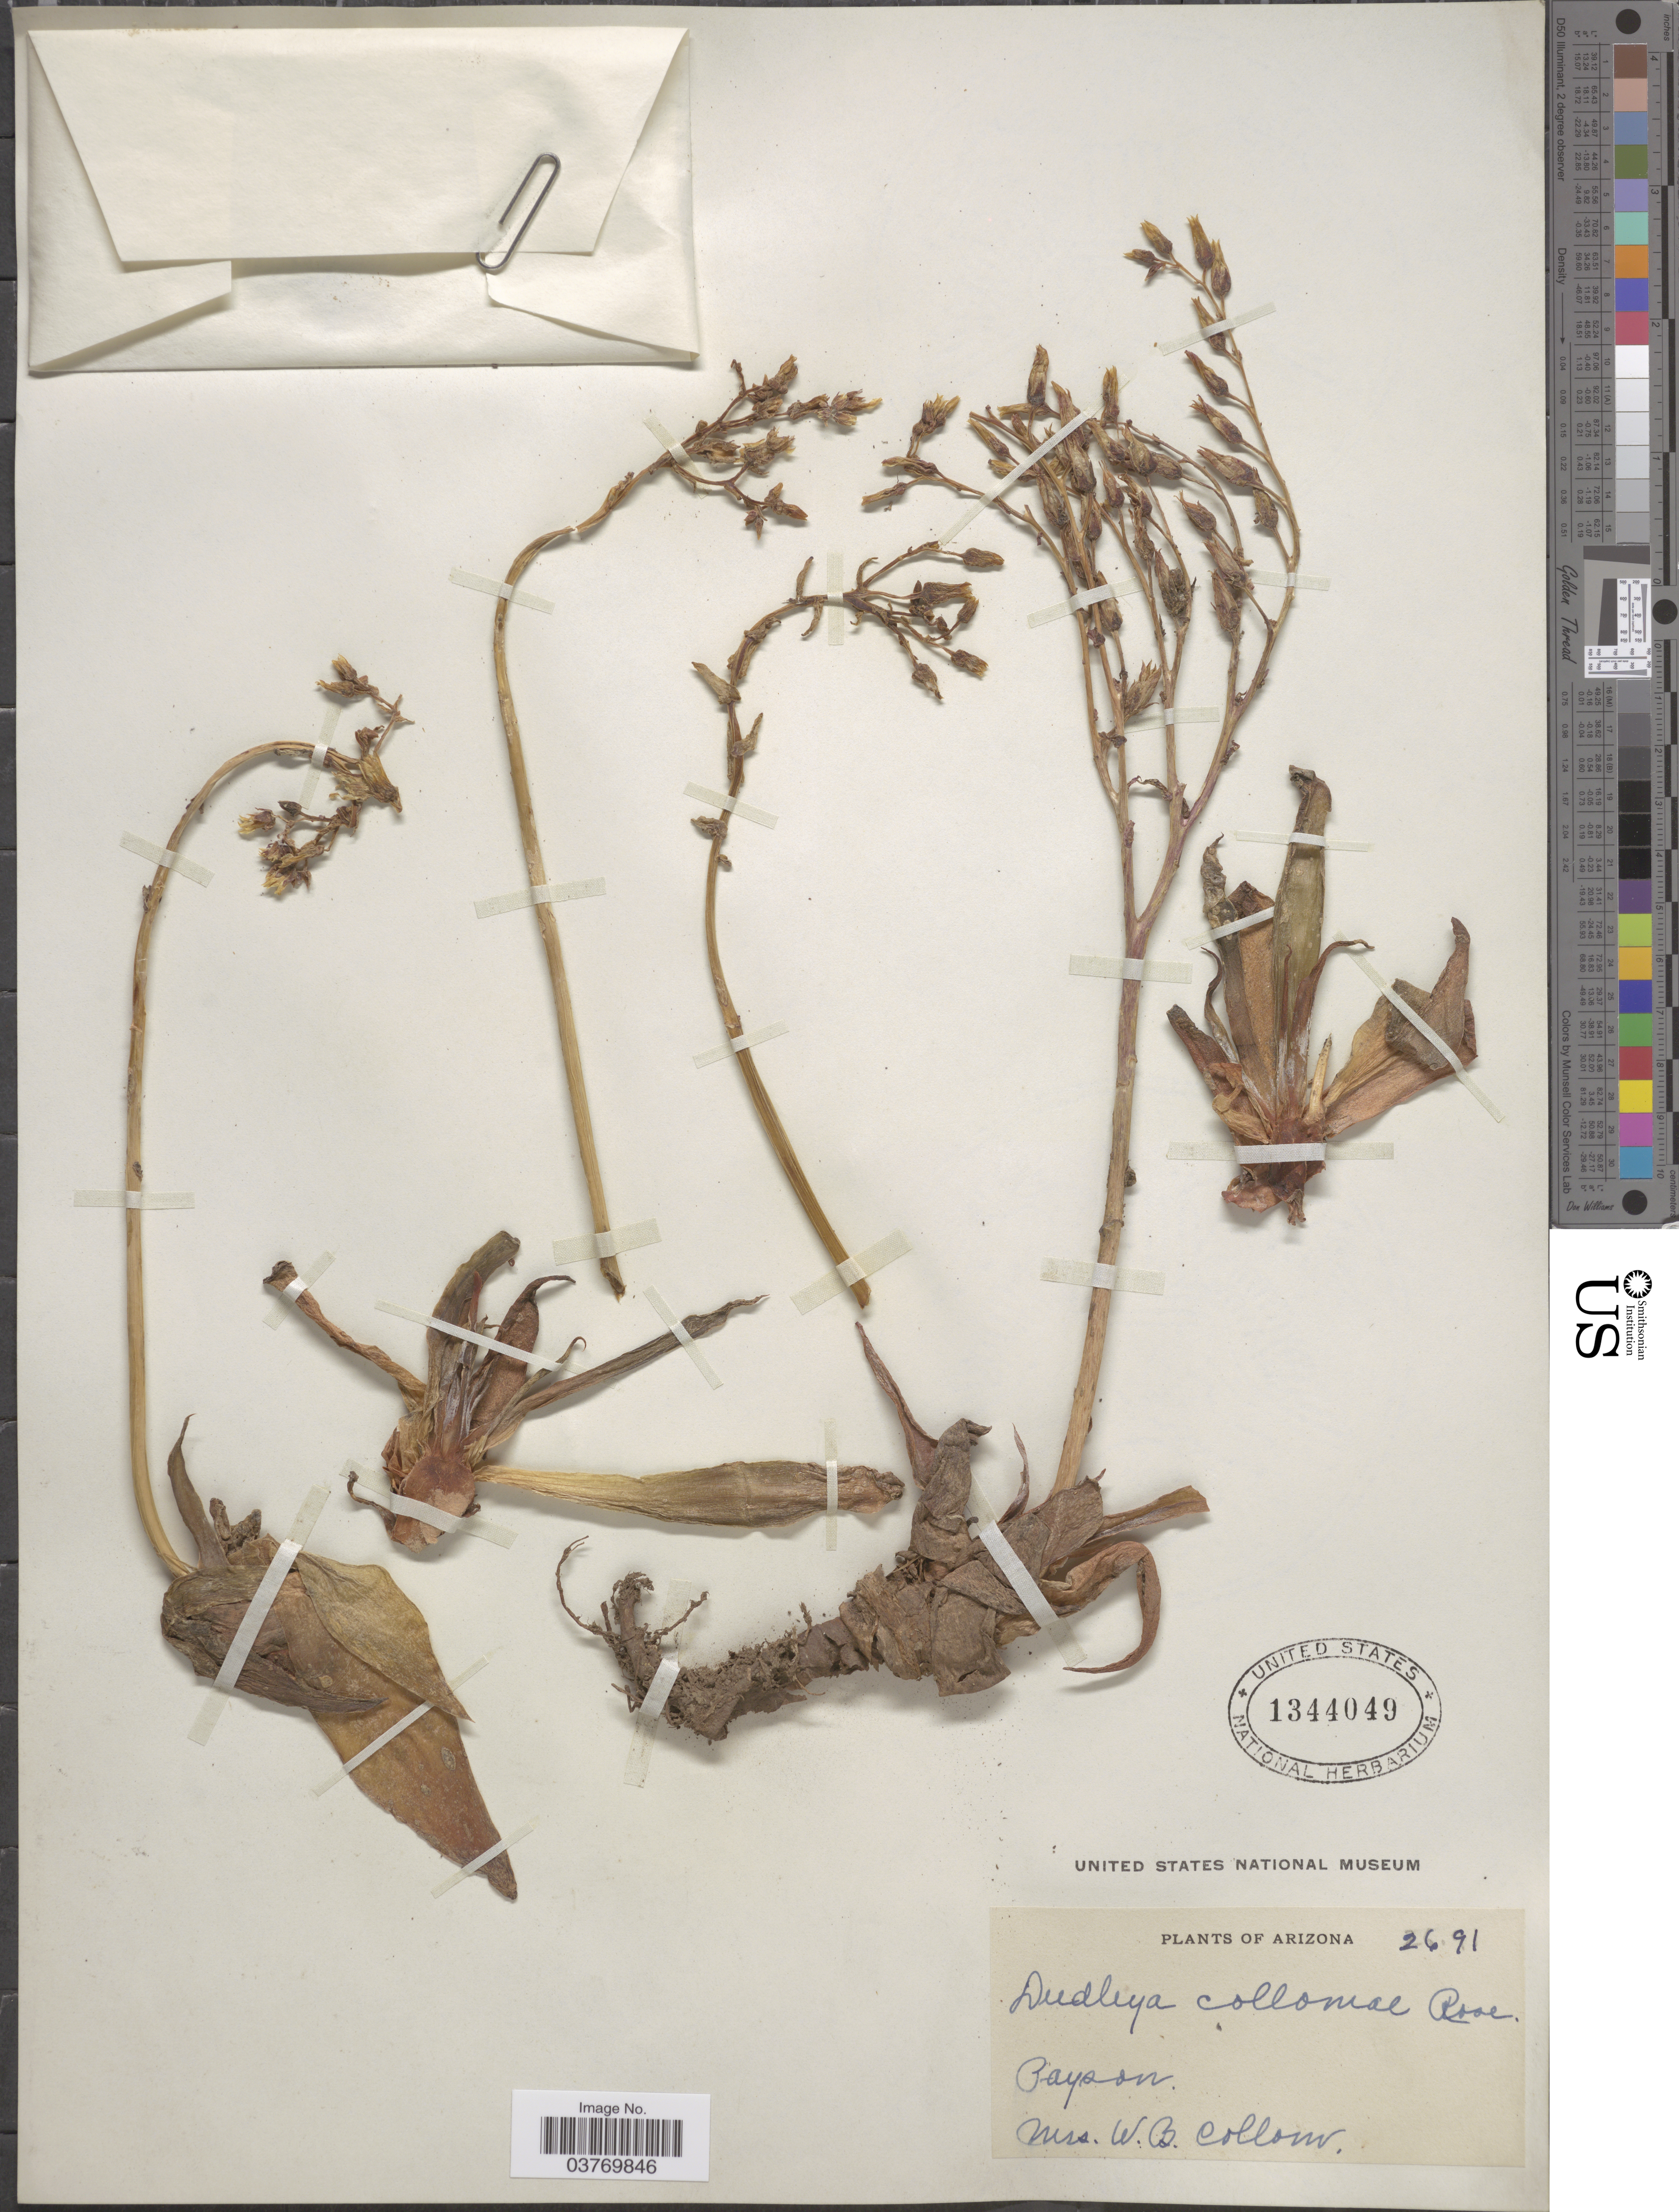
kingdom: Plantae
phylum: Tracheophyta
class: Magnoliopsida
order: Saxifragales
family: Crassulaceae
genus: Dudleya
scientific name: Dudleya collomiae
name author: Rose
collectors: W. Collom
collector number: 2691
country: United States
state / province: Arizona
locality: Payson.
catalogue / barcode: US 1344049